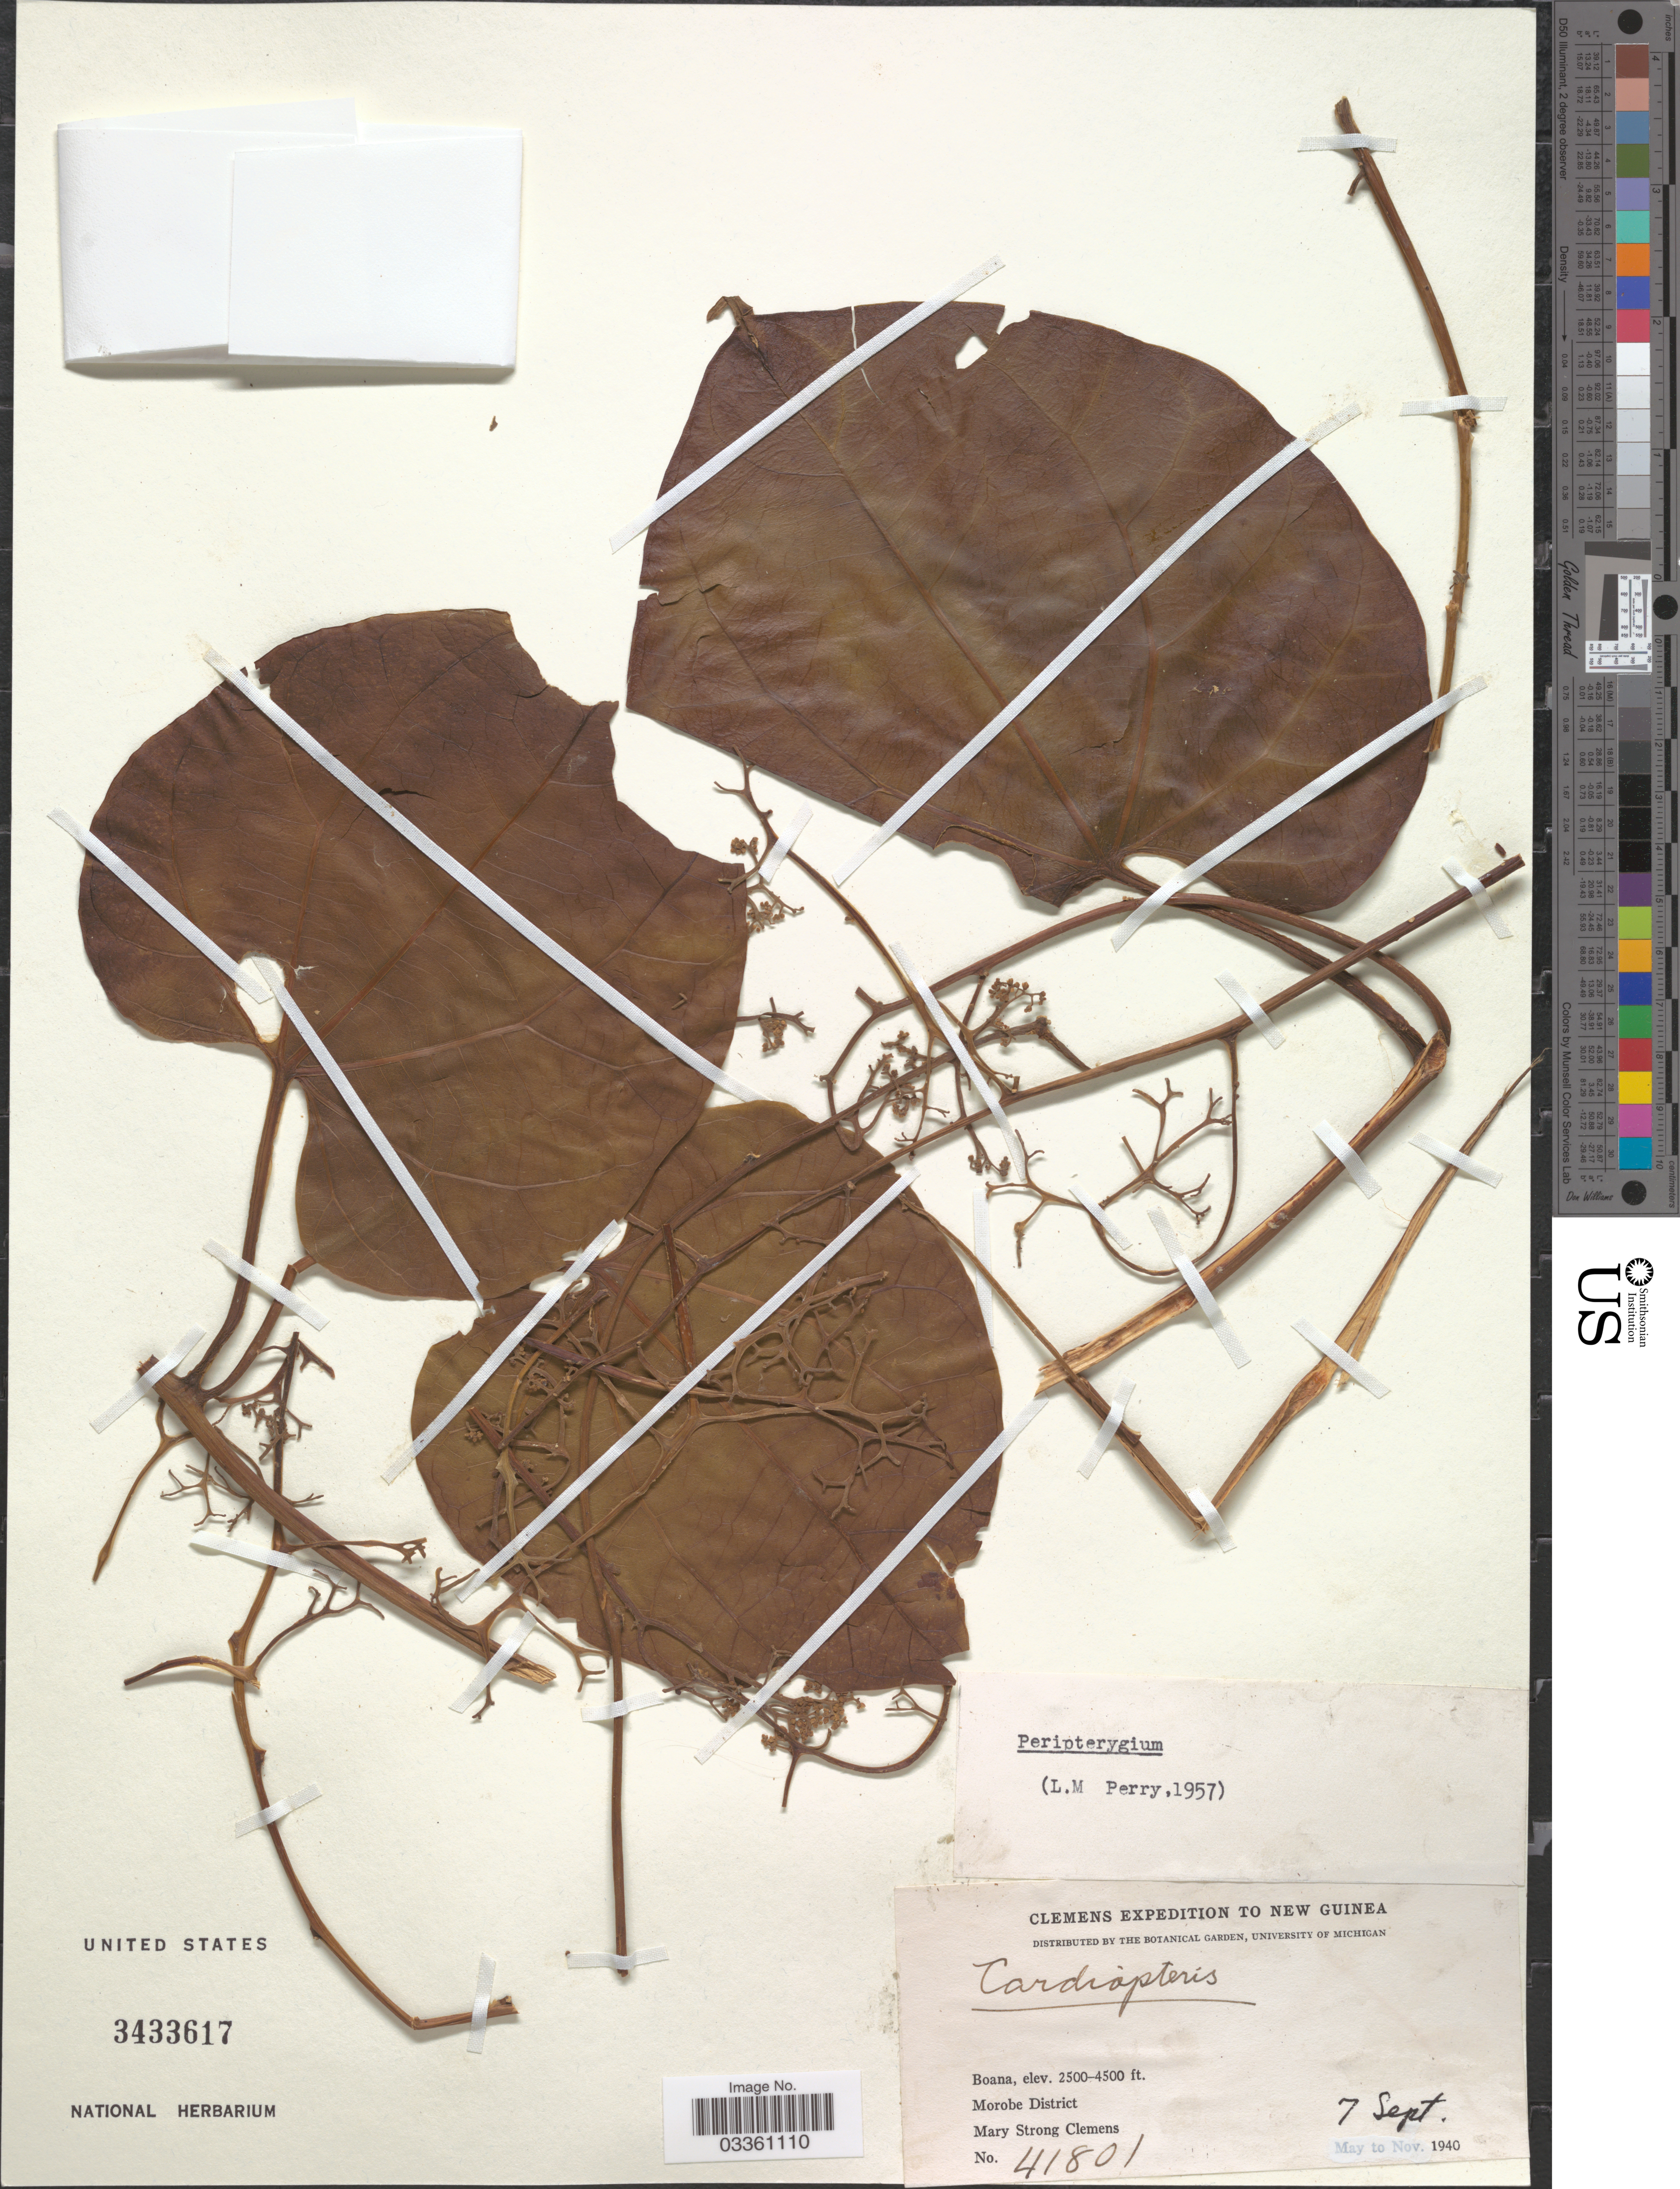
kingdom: Plantae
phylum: Tracheophyta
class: Magnoliopsida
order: Cardiopteridales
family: Cardiopteridaceae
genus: Cardiopteris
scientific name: Cardiopteris sp.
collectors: M. S. Clemens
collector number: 41801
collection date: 1940-09-07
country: Papua New Guinea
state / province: Morobe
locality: New Guinea. Boana. Morobe District.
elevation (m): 762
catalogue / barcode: US 3433617